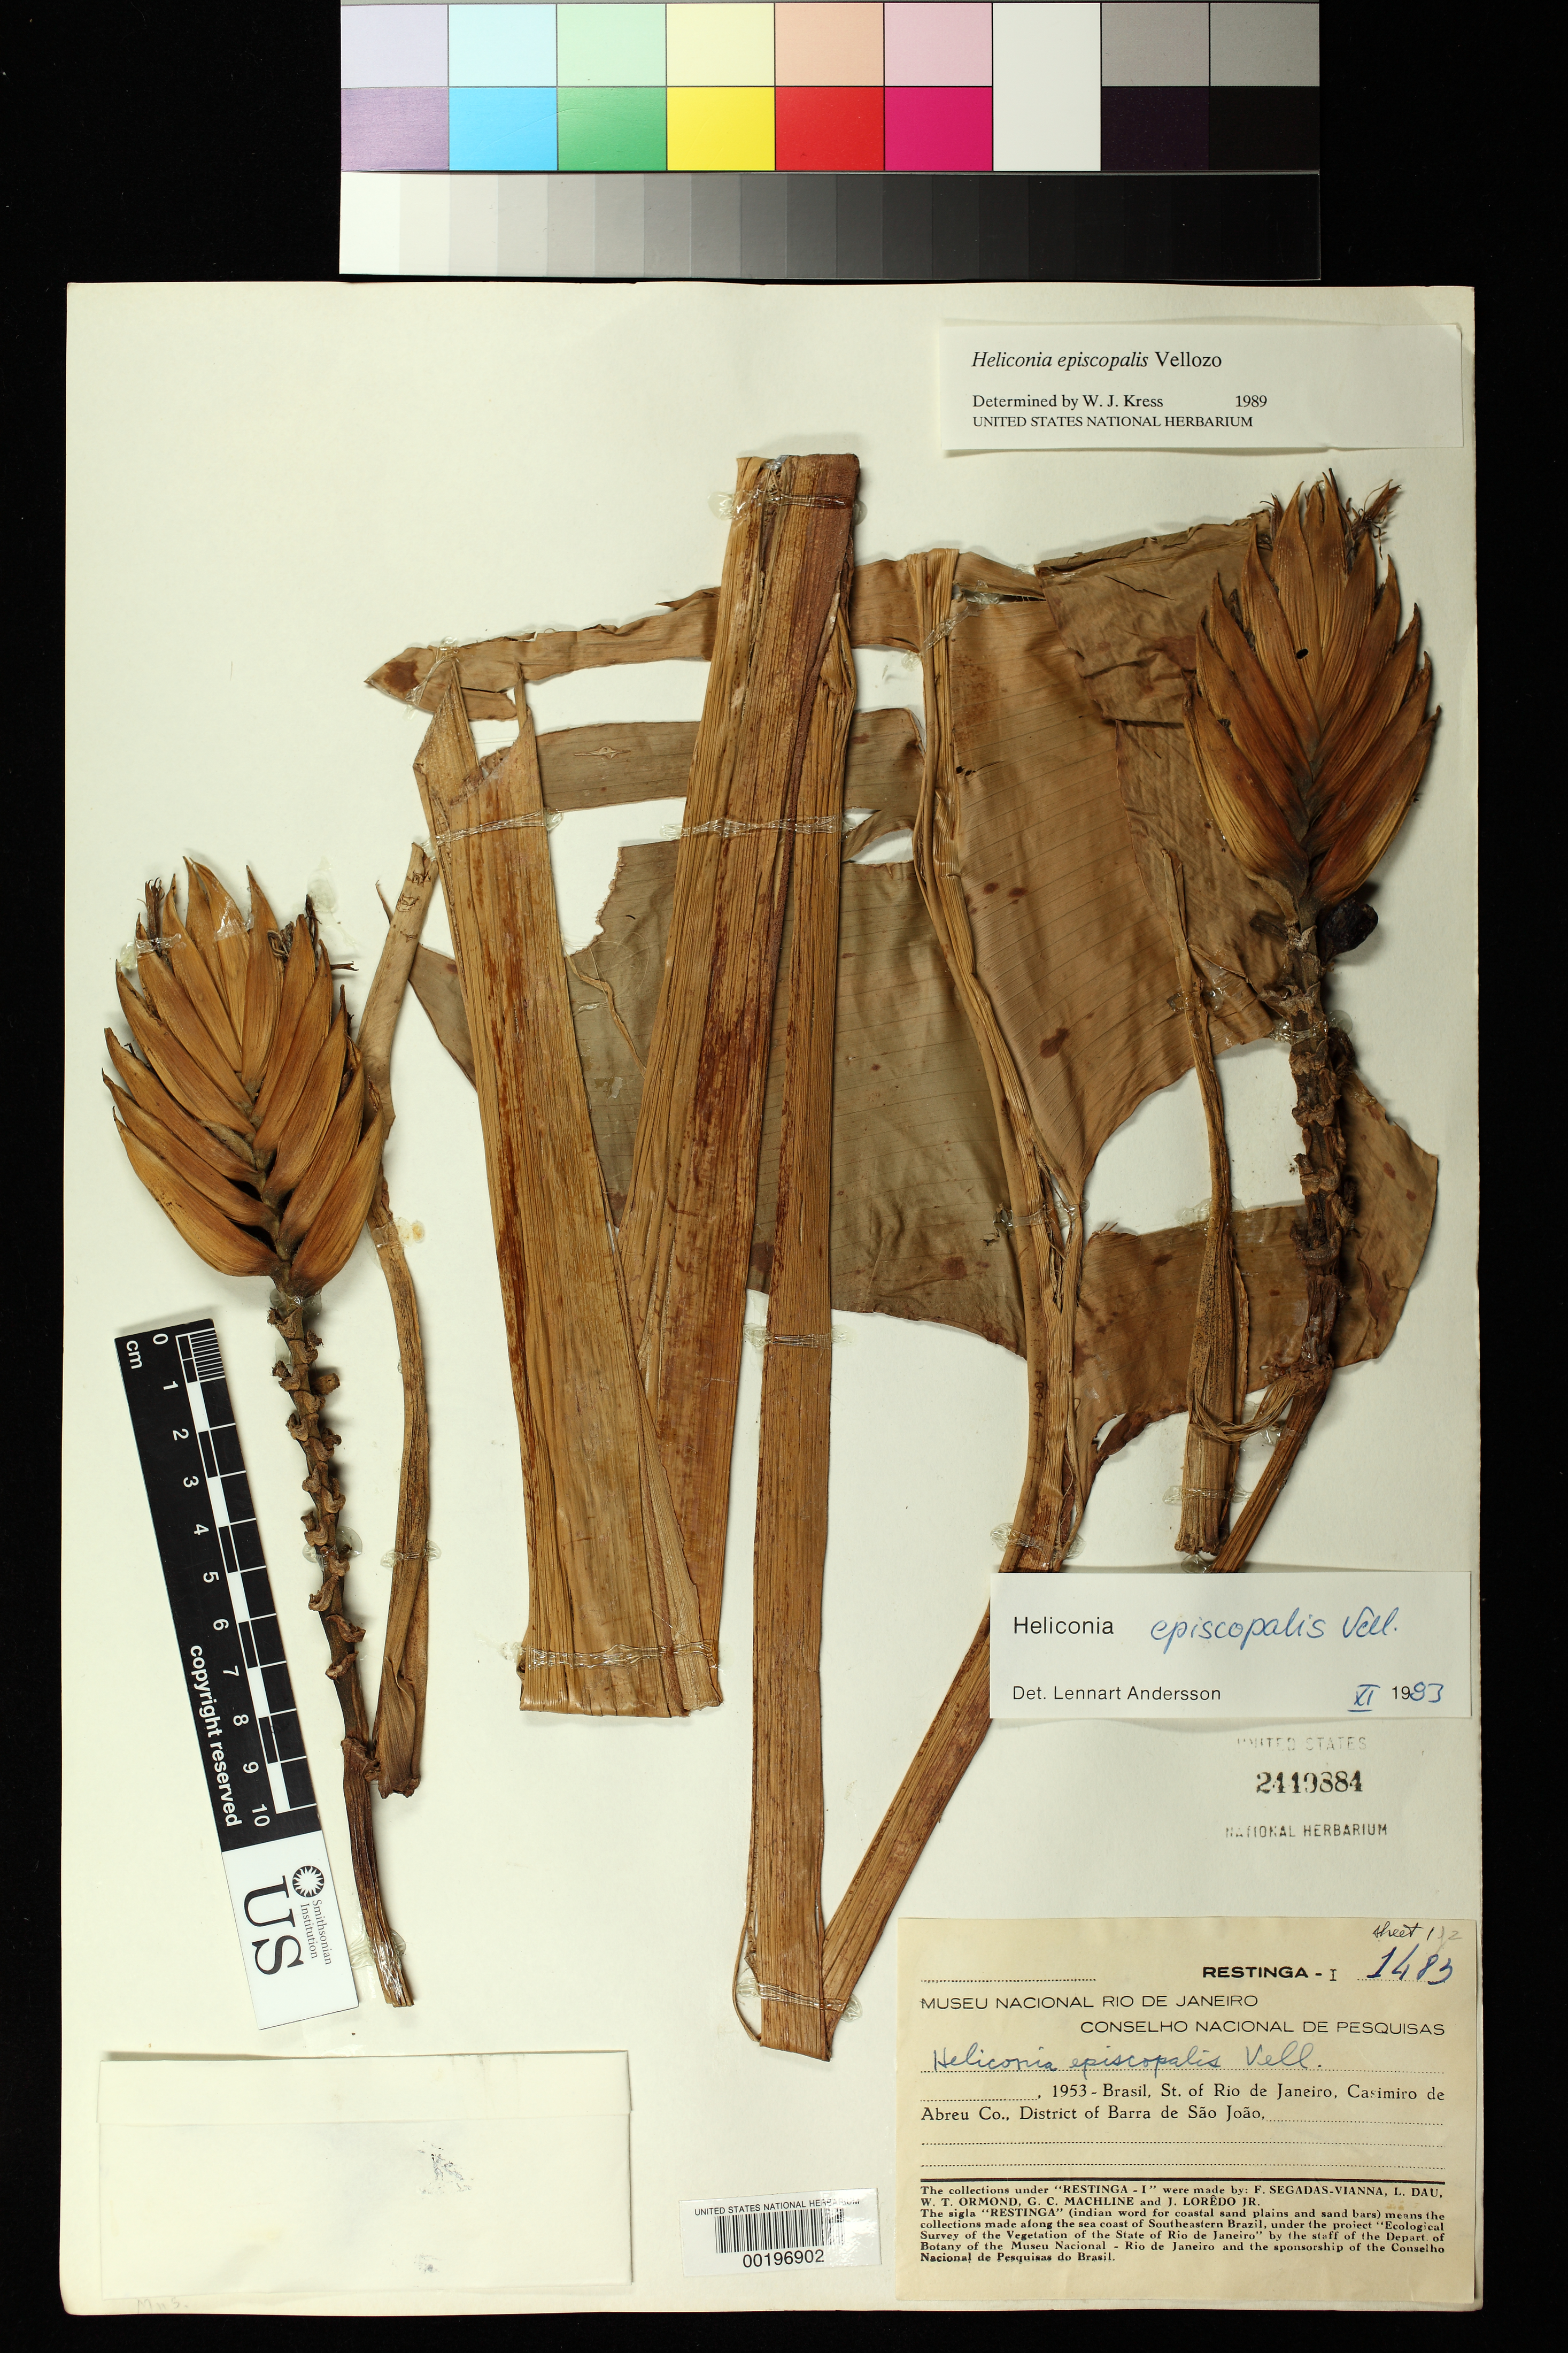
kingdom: Plantae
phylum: Tracheophyta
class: Liliopsida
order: Zingiberales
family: Heliconiaceae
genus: Heliconia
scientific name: Heliconia episcopalis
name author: Vell.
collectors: F. Segadas-Vianna, L. Dau, W. T. Ormond, G. Machline & J. Lorêdo Jr.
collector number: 1483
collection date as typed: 1953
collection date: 1953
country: Brazil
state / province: Rio de Janeiro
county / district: São João da Barra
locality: Casimiro de abreu co., restinga-i collections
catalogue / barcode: US 2449884